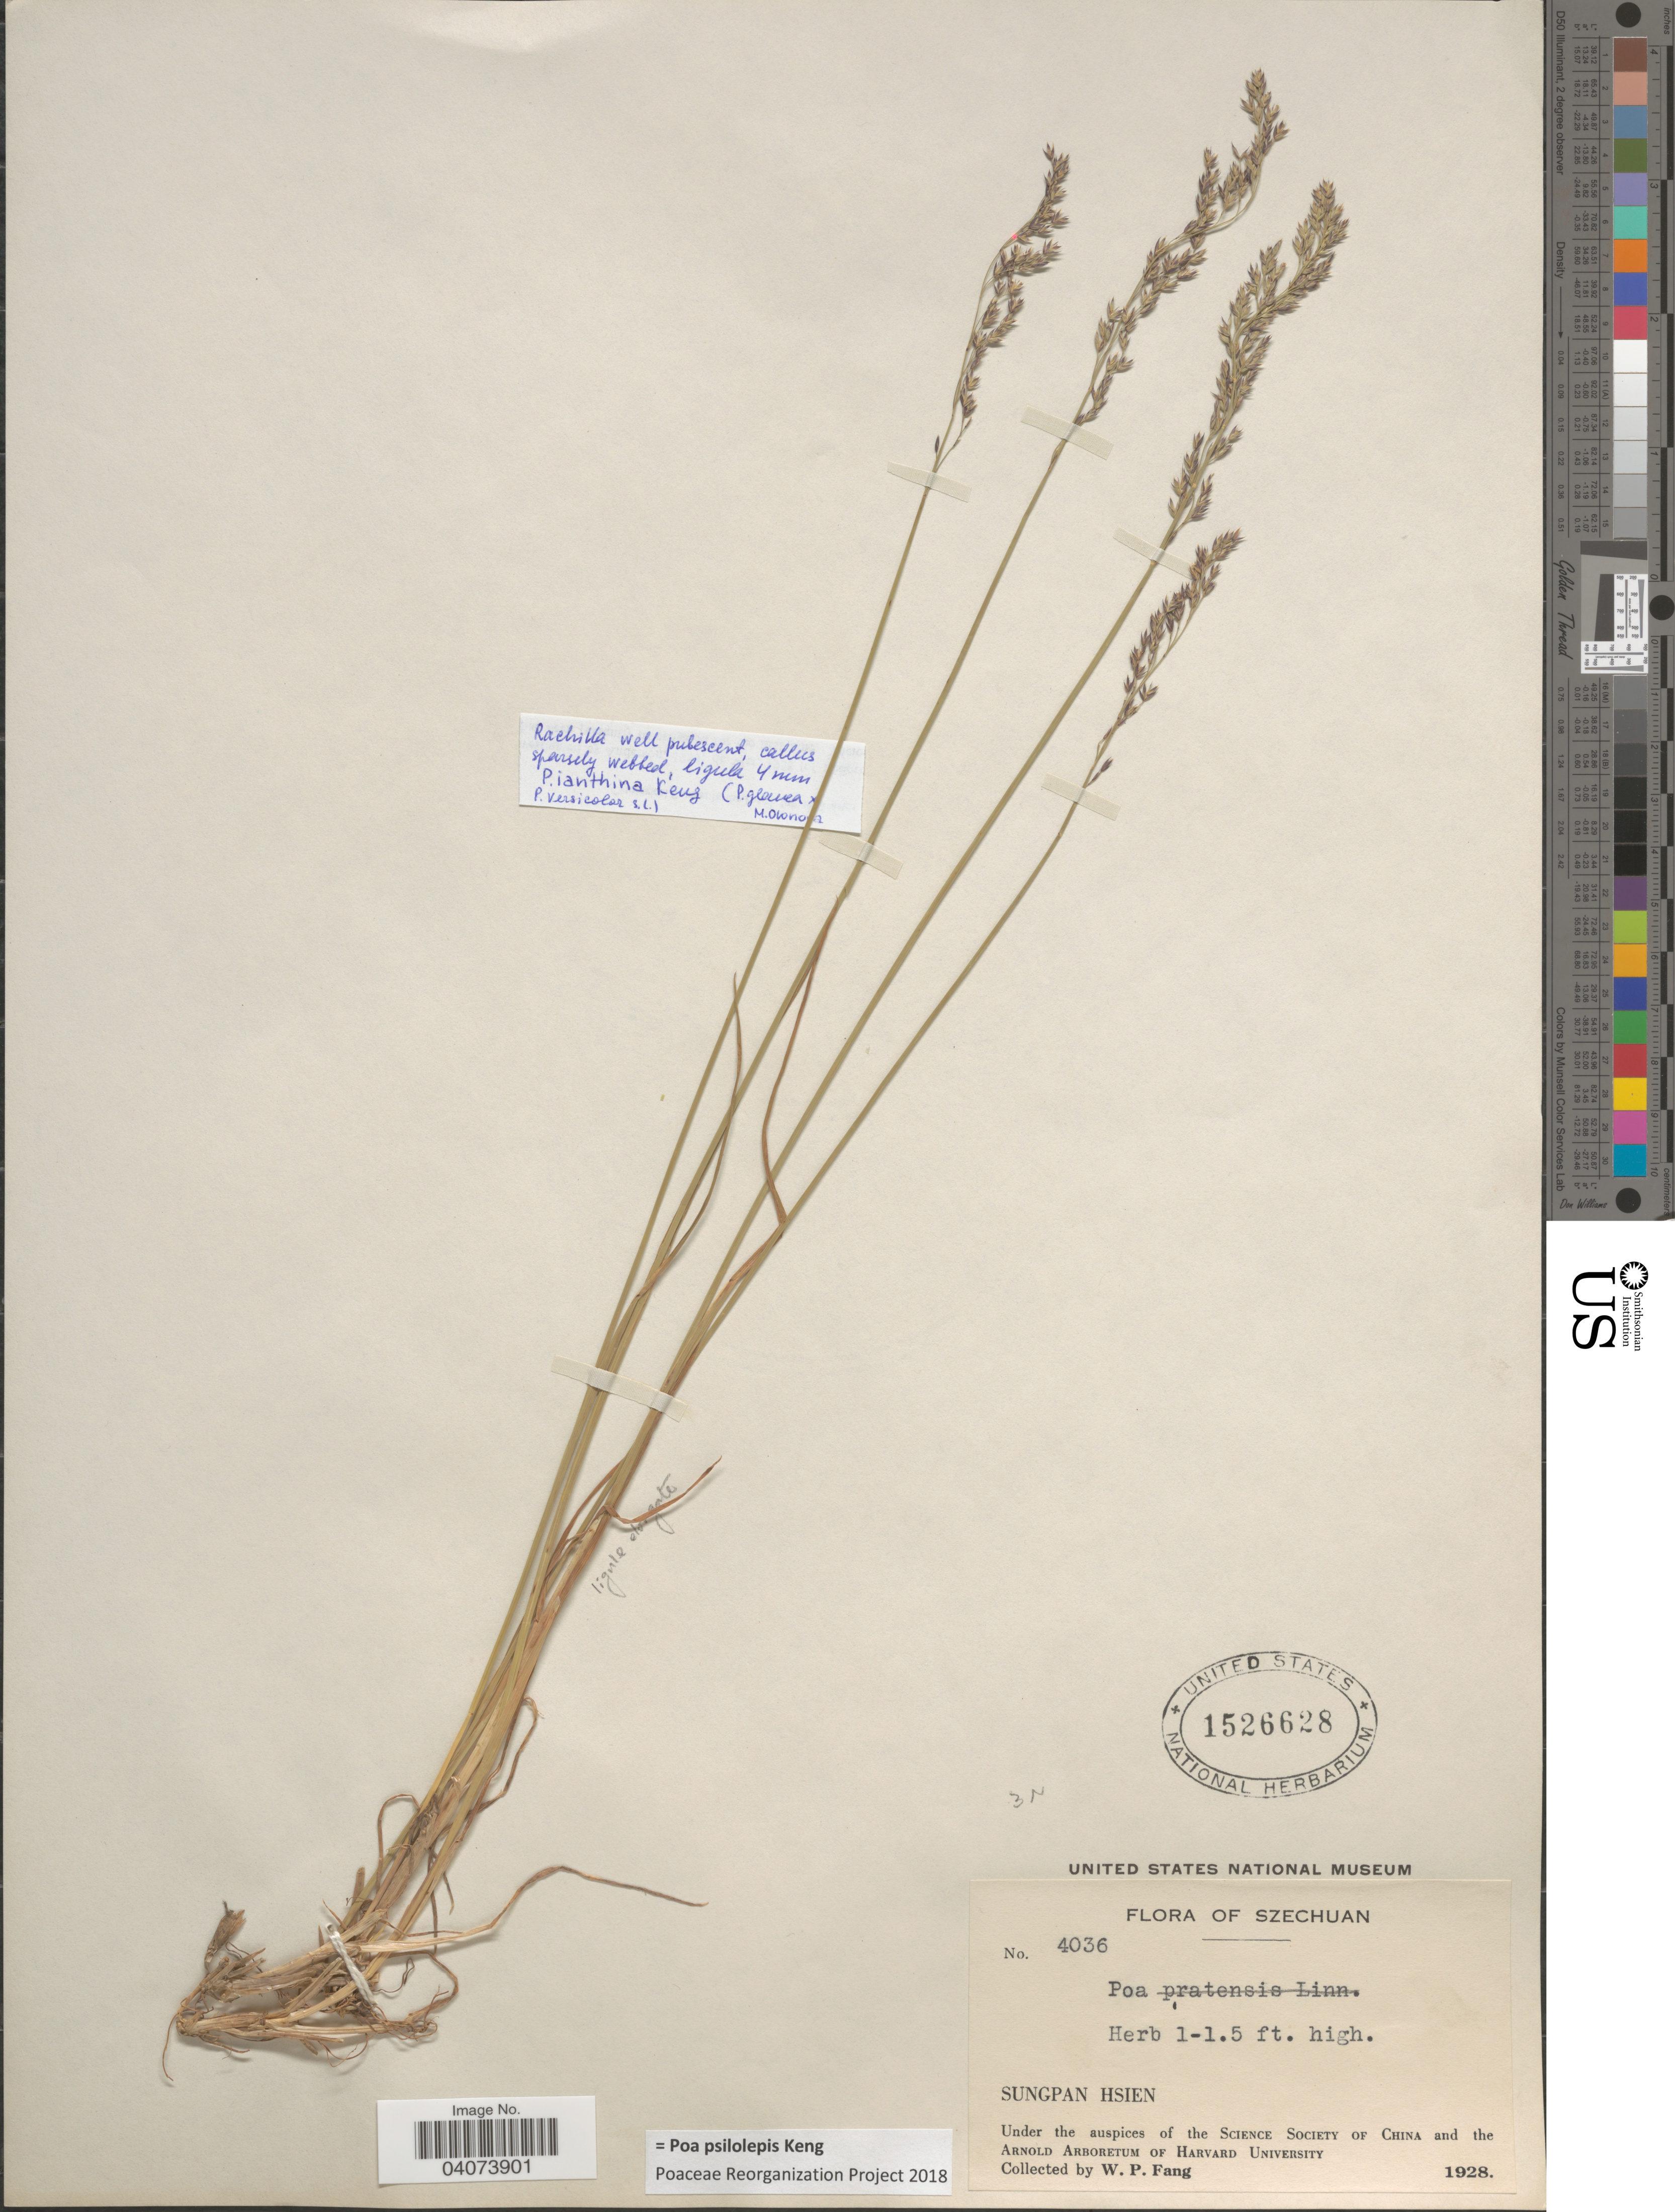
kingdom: Plantae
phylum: Tracheophyta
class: Liliopsida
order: Poales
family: Poaceae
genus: Poa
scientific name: Poa psilolepis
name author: Keng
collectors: W. P. Fang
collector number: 4036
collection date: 1928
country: China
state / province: Sichuan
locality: Szechuan. Sungpan Hsien.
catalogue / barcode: US 1526628